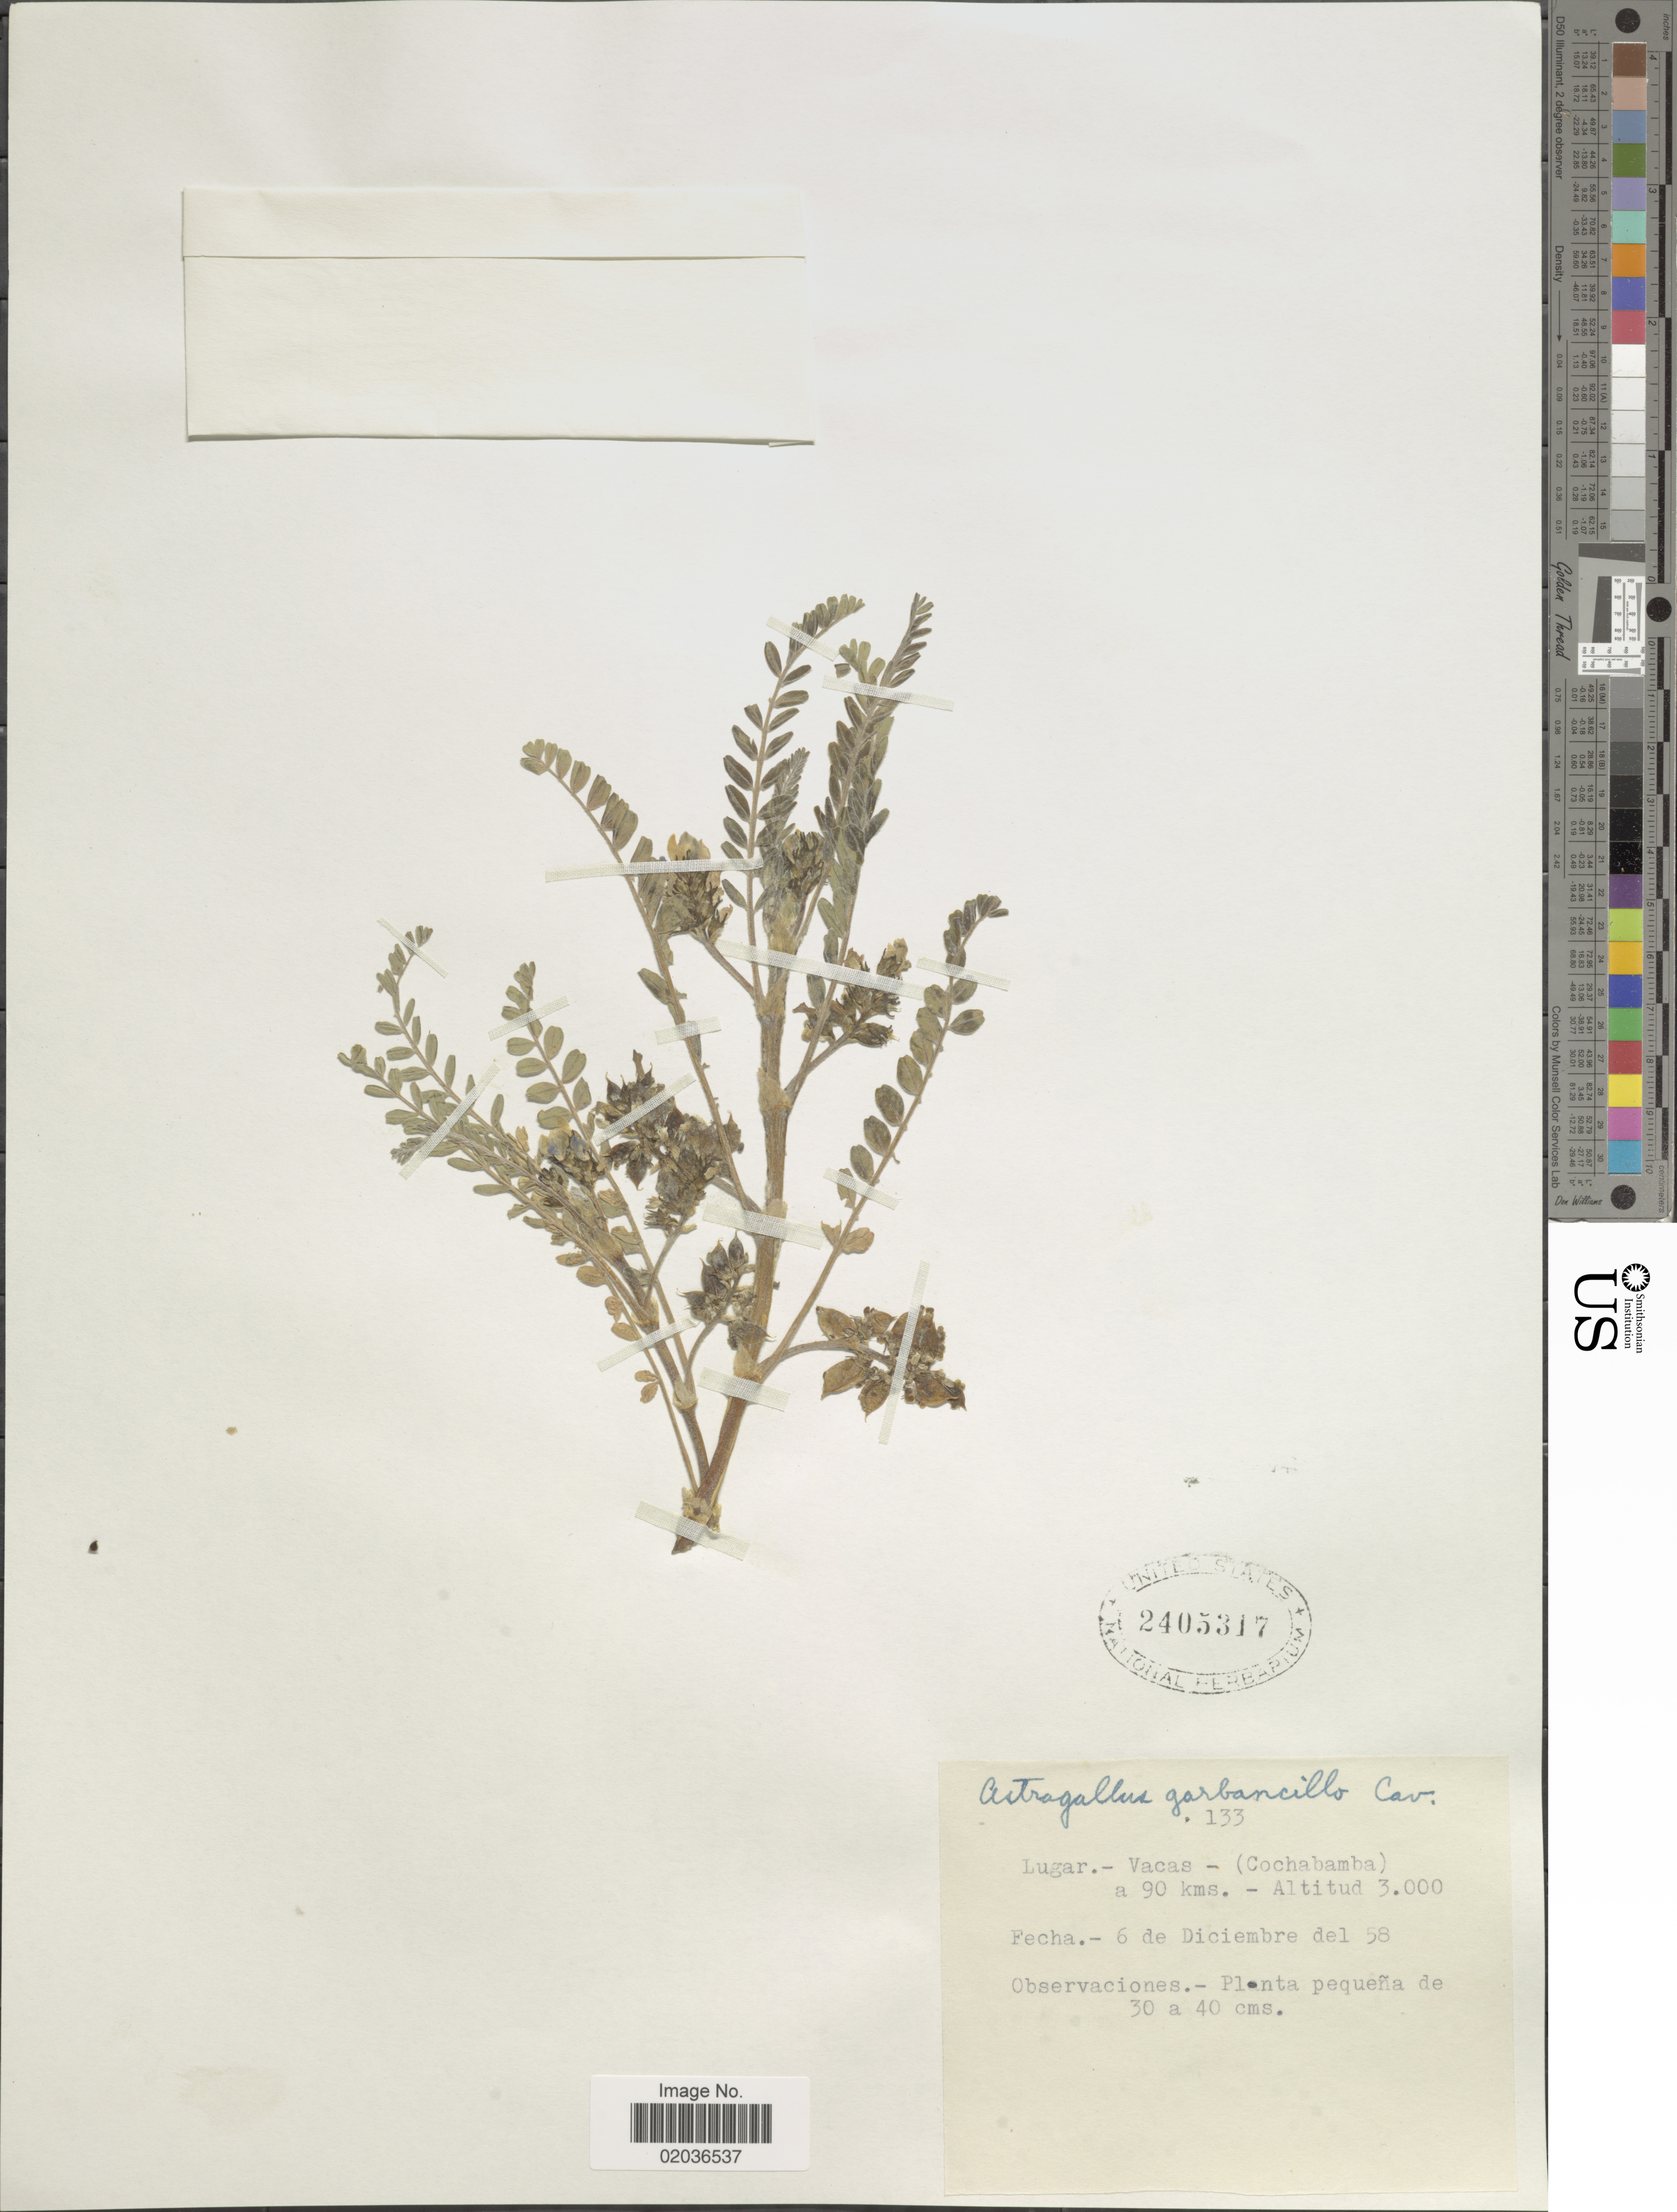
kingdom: Plantae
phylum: Tracheophyta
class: Magnoliopsida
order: Fabales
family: Fabaceae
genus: Astragalus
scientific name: Astragalus garbancillo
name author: Cav.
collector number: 133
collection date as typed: Transcribed d/m/y: 6/12/58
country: Bolivia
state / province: Cochabamba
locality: Vacas - (Cochabamba) a 90 kms.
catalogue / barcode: US 2405317